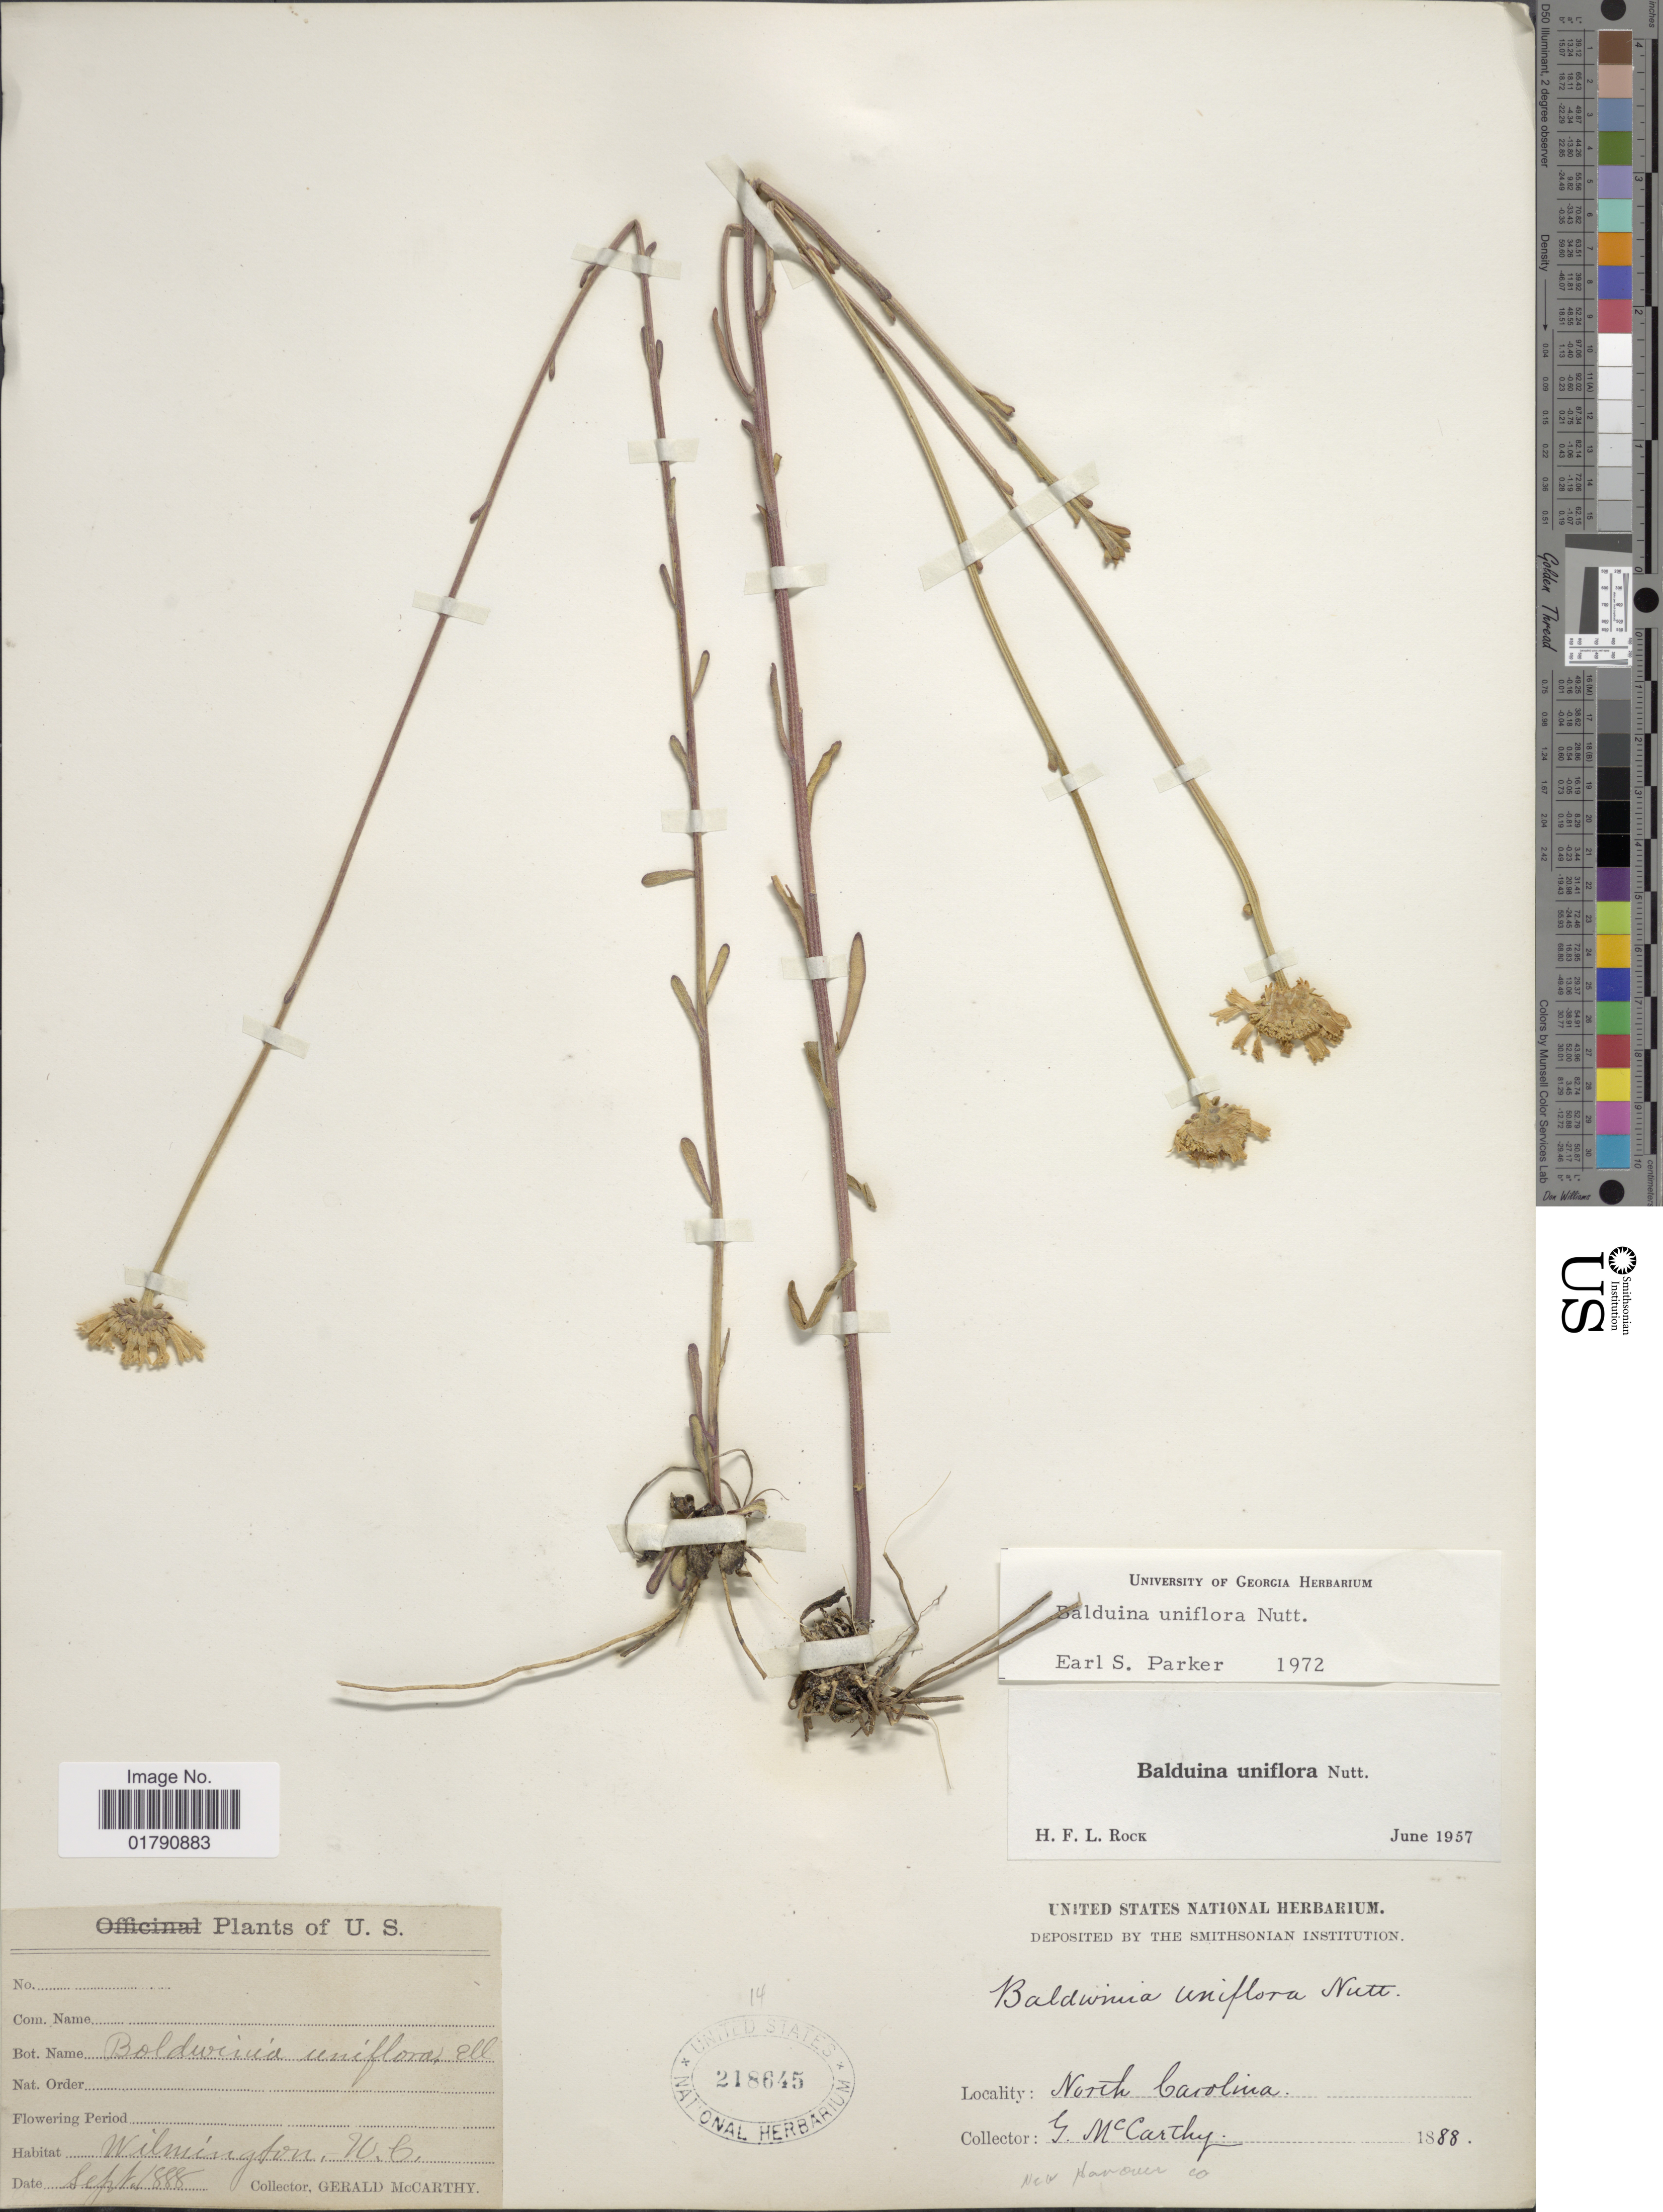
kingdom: Plantae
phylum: Tracheophyta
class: Magnoliopsida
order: Asterales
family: Asteraceae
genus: Balduina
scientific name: Balduina uniflora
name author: Nutt.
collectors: G. McCarthy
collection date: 1888-09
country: United States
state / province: North Carolina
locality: U.S., Wilmington, N. C., near Hanover Co.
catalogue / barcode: US 218645